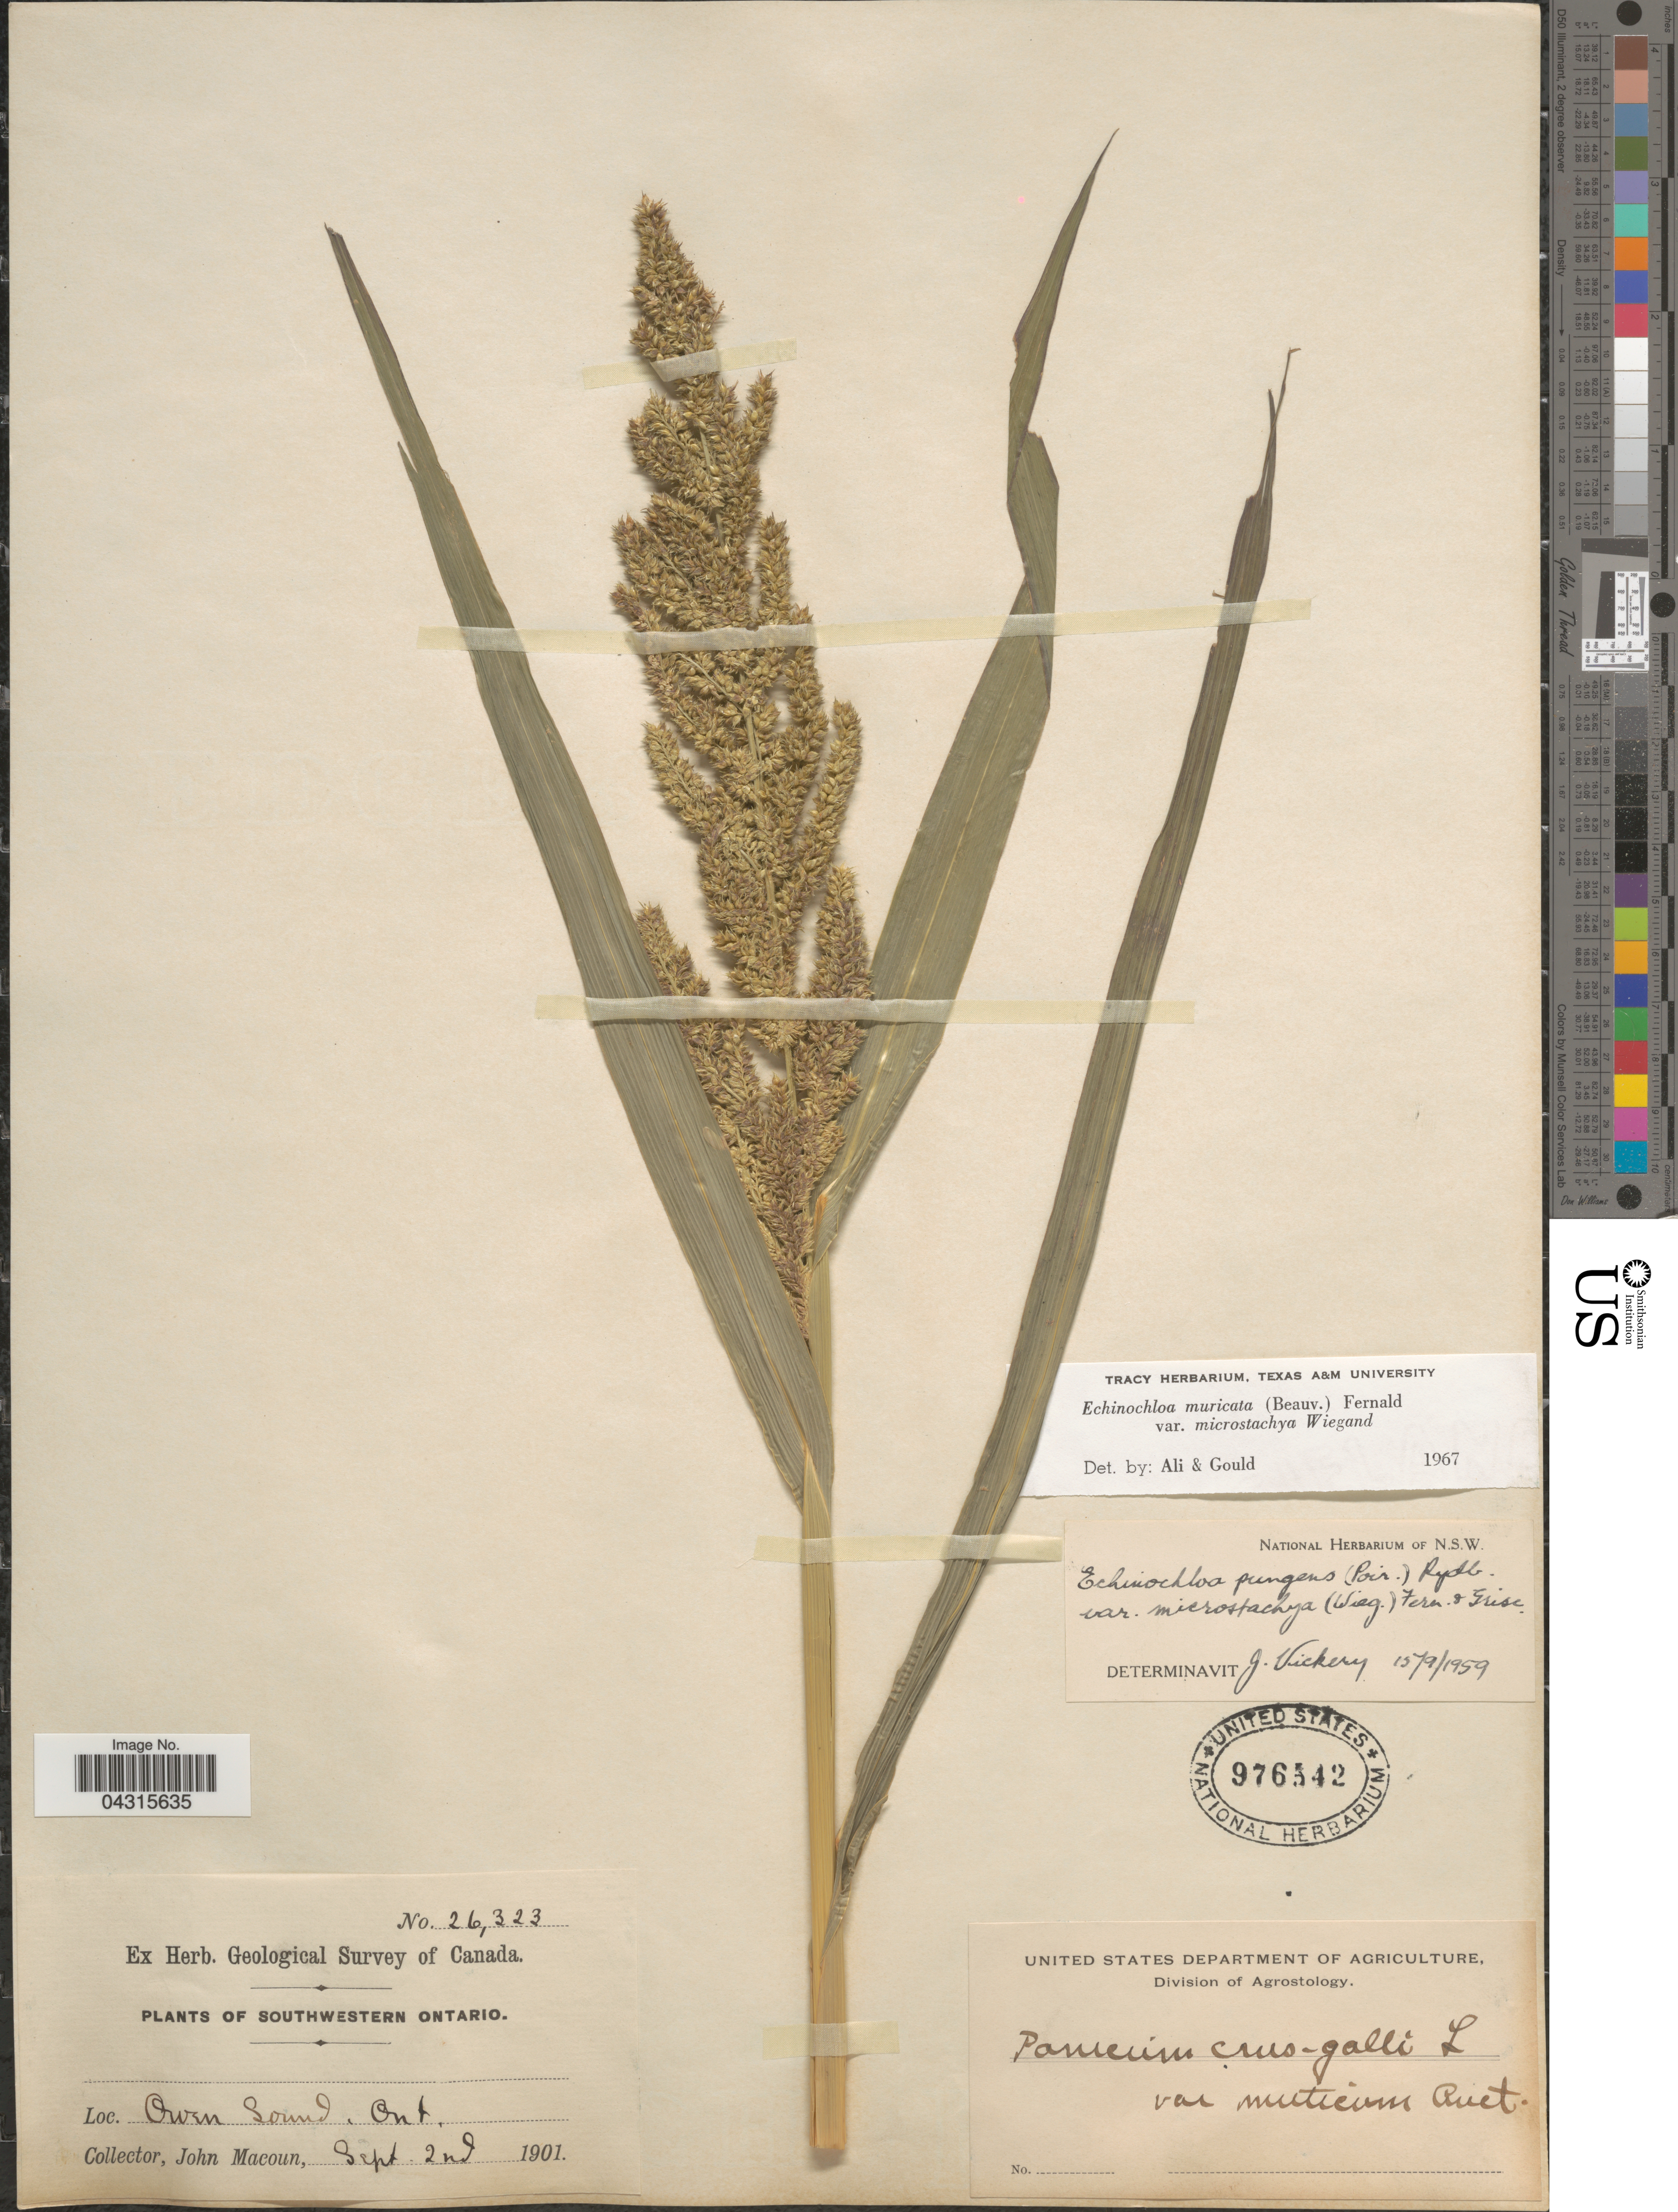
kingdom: Plantae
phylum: Tracheophyta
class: Liliopsida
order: Poales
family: Poaceae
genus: Echinochloa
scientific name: Echinochloa muricata var. microstachya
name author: Wiegand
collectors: J. Macoun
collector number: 26323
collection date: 1901-09-02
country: Canada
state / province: Ontario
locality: Geological Survey of Canada. Southwestern Ontario. Owen Sound.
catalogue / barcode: US 976542